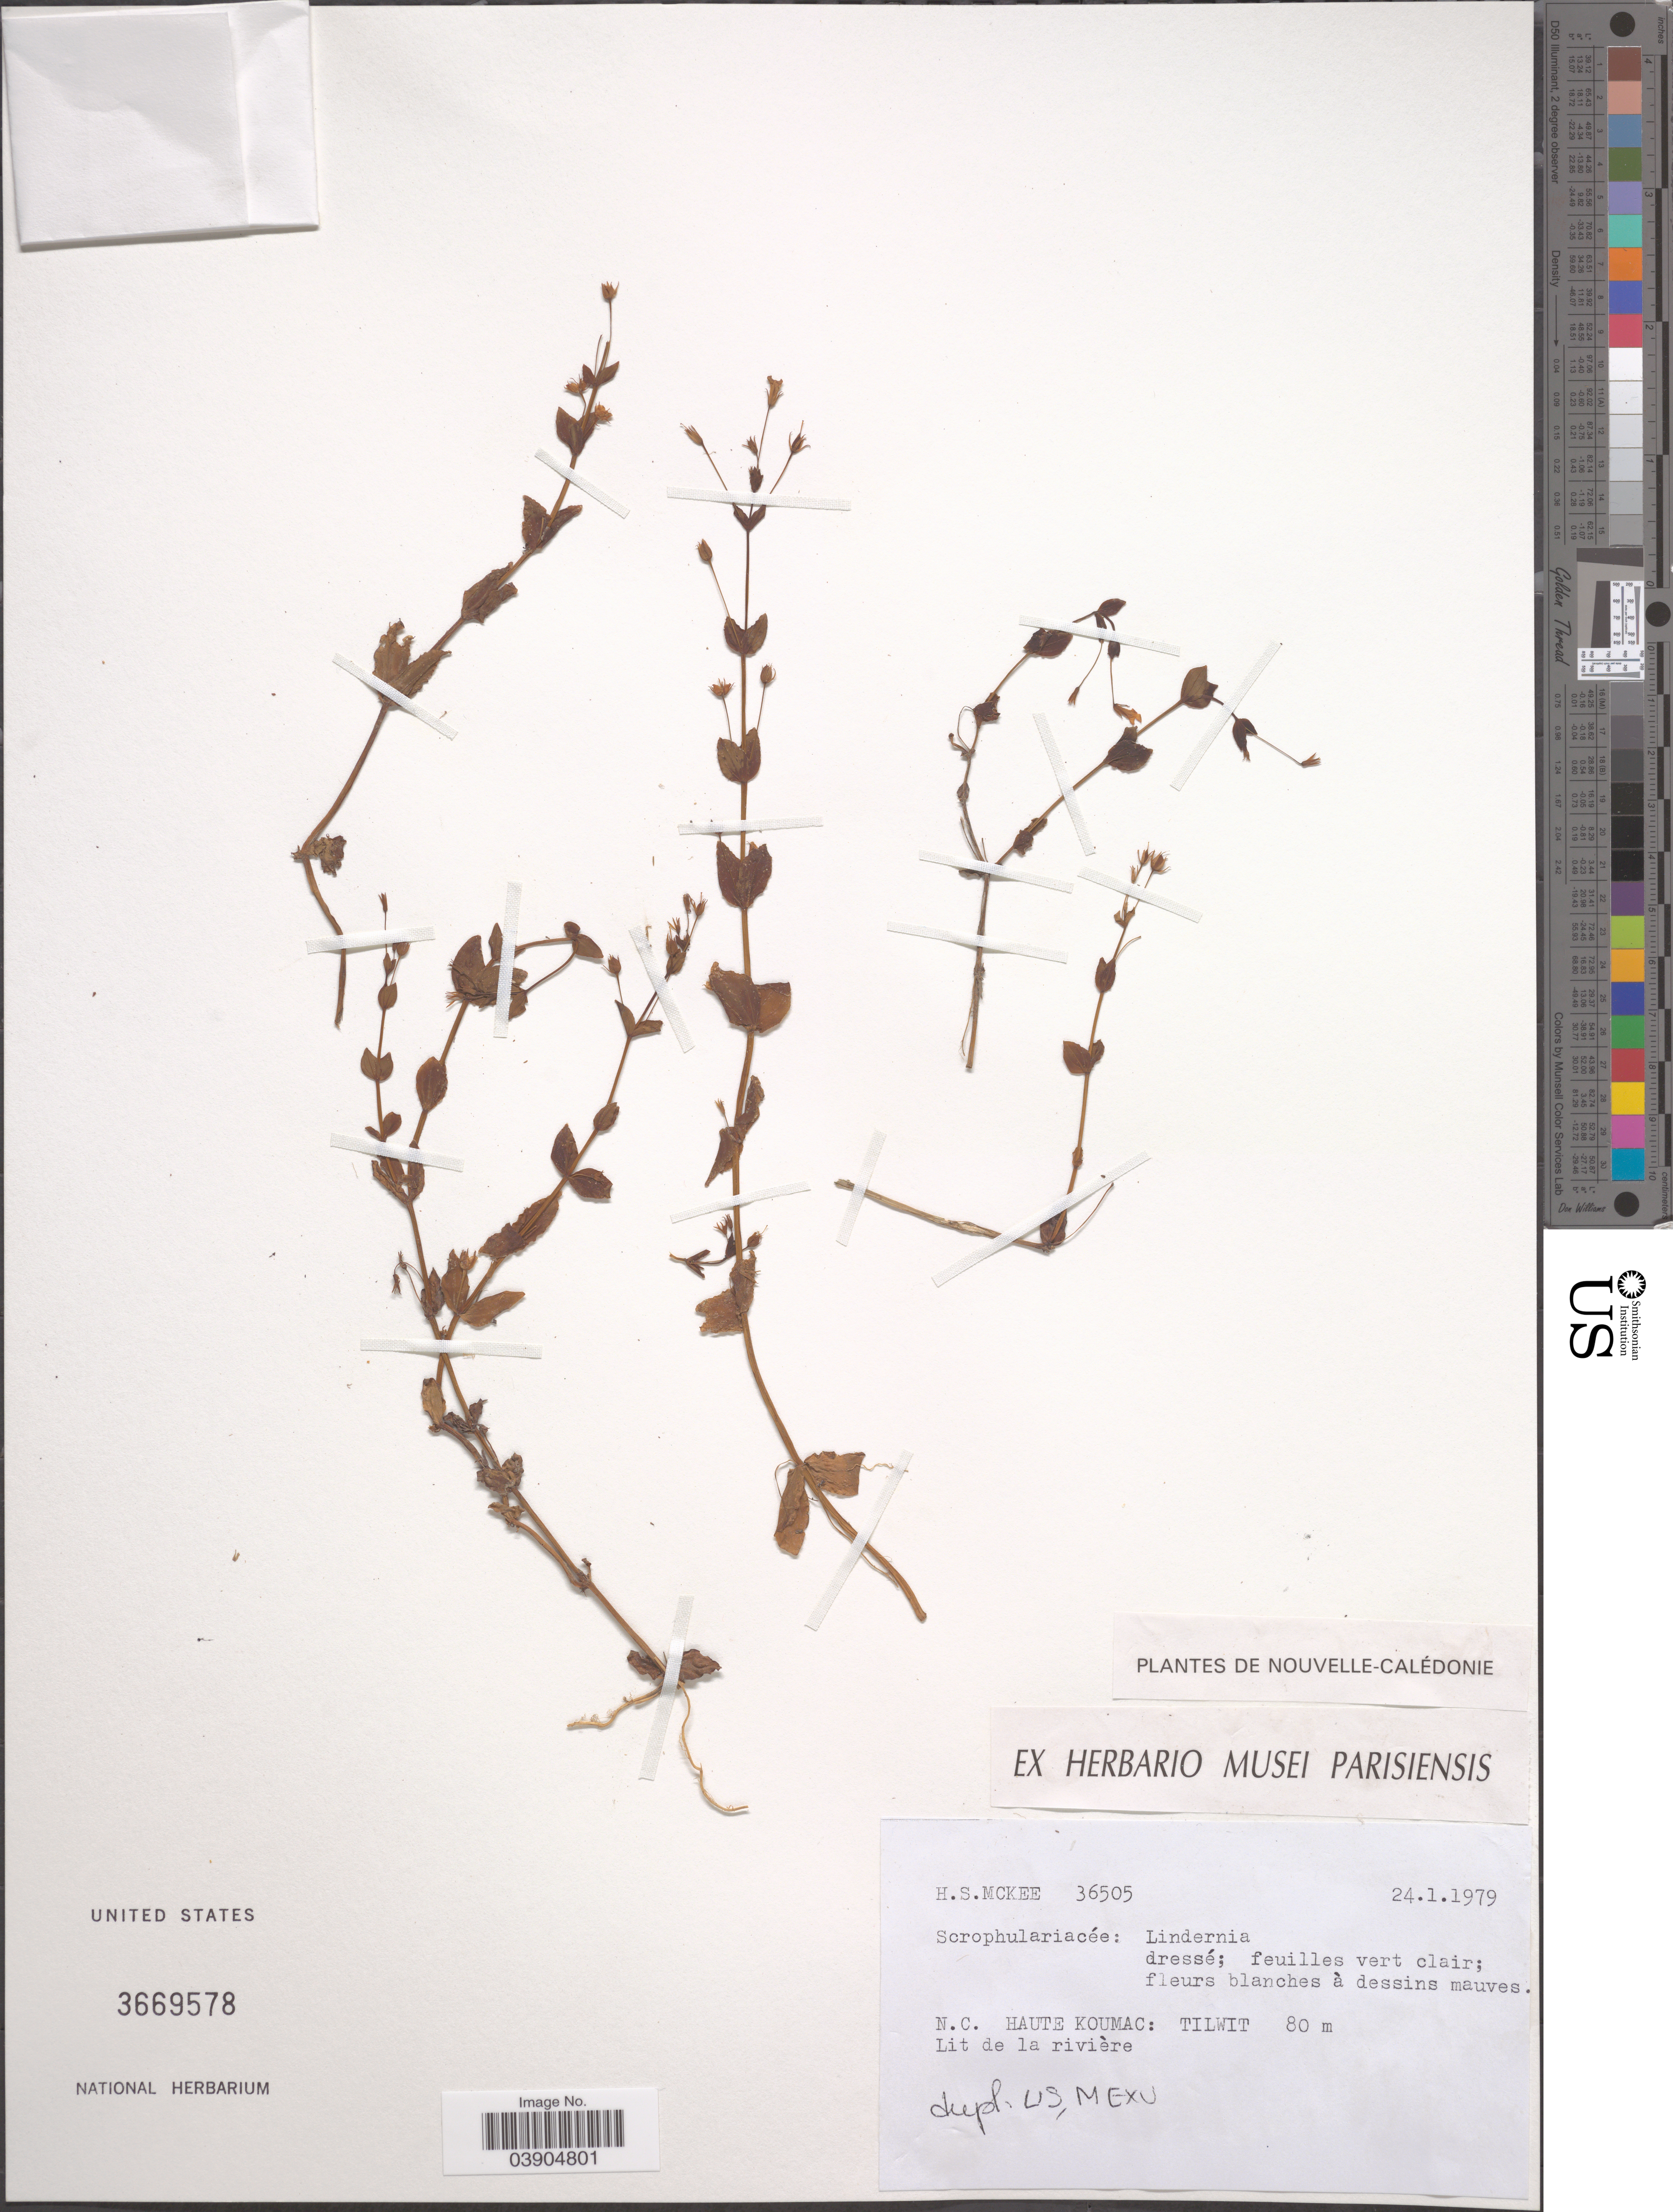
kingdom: Plantae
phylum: Tracheophyta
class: Magnoliopsida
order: Lamiales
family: Linderniaceae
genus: Lindernia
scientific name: Lindernia sp.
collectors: H. S. McKee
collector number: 36505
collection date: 1979-01-24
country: New Caledonia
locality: Nouvelle-Calédonie. Haute Koumac: Tilwit.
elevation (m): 80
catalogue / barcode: US 3669578